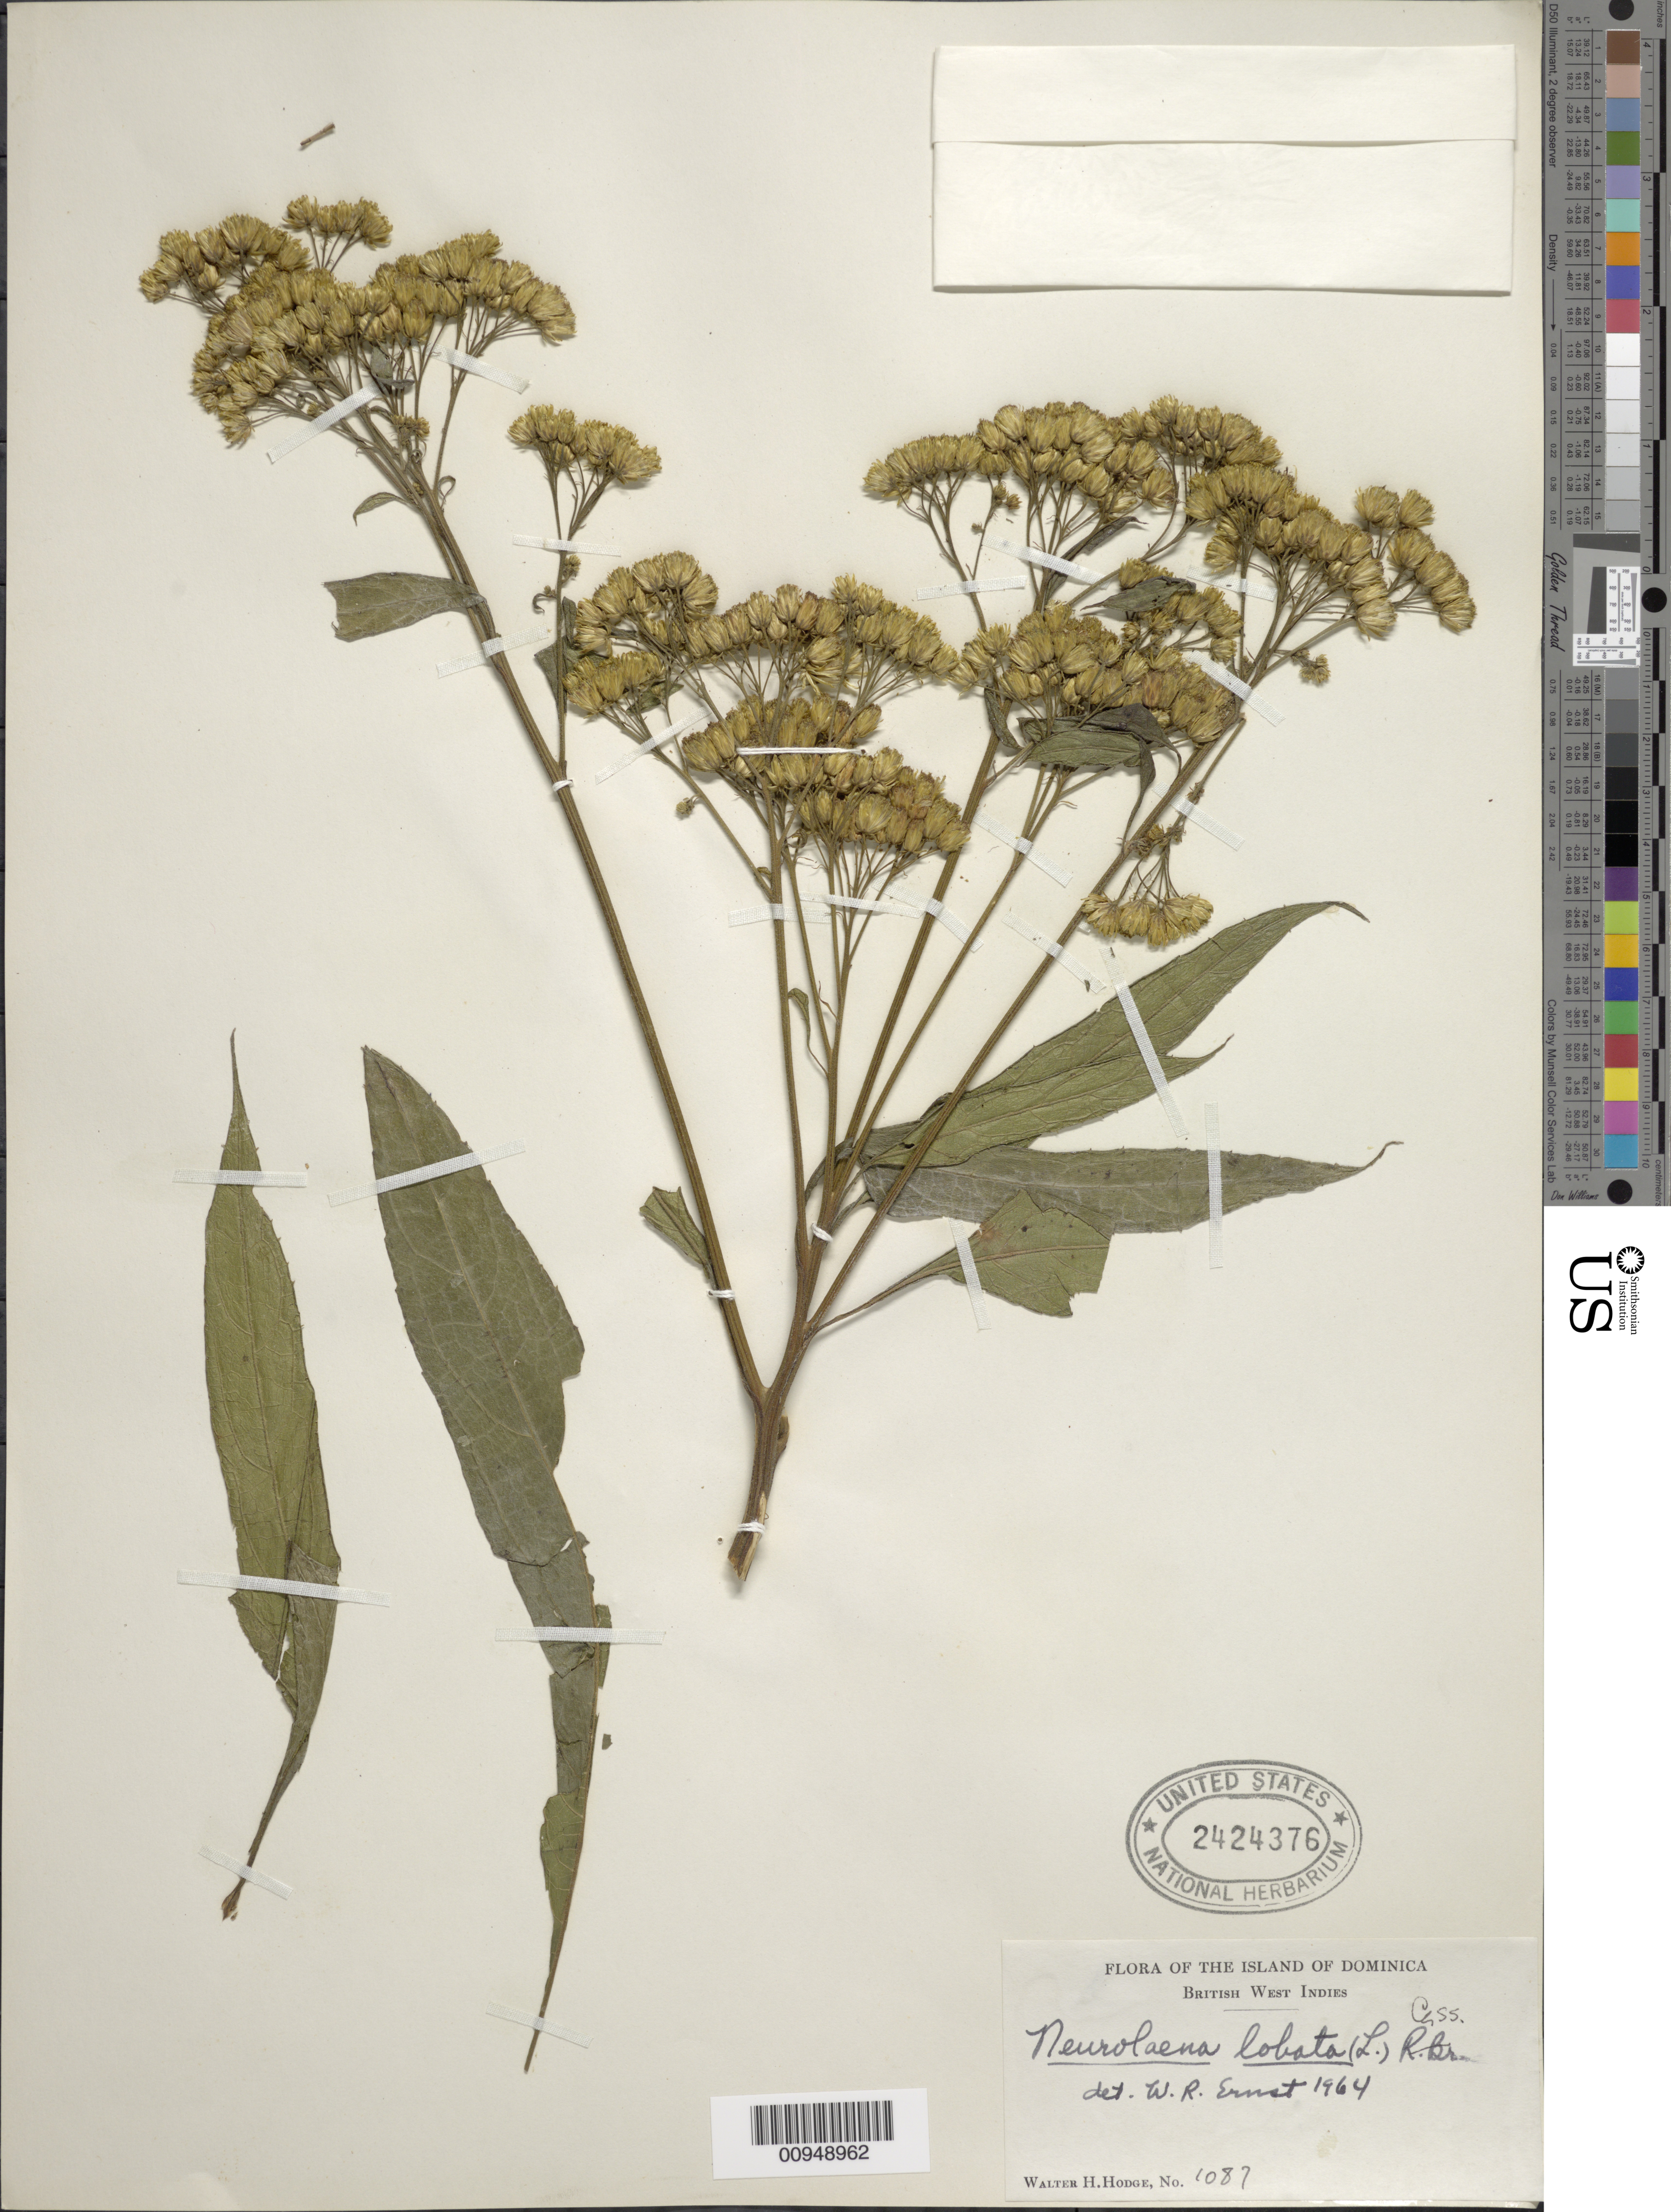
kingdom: Plantae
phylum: Tracheophyta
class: Magnoliopsida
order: Asterales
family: Asteraceae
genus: Neurolaena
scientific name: Neurolaena lobata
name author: (L.) R. Br. ex Cass.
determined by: Ernst, W. R., (US), NMNH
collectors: W. Hodge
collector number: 1087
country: Dominica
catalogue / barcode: US 2424376